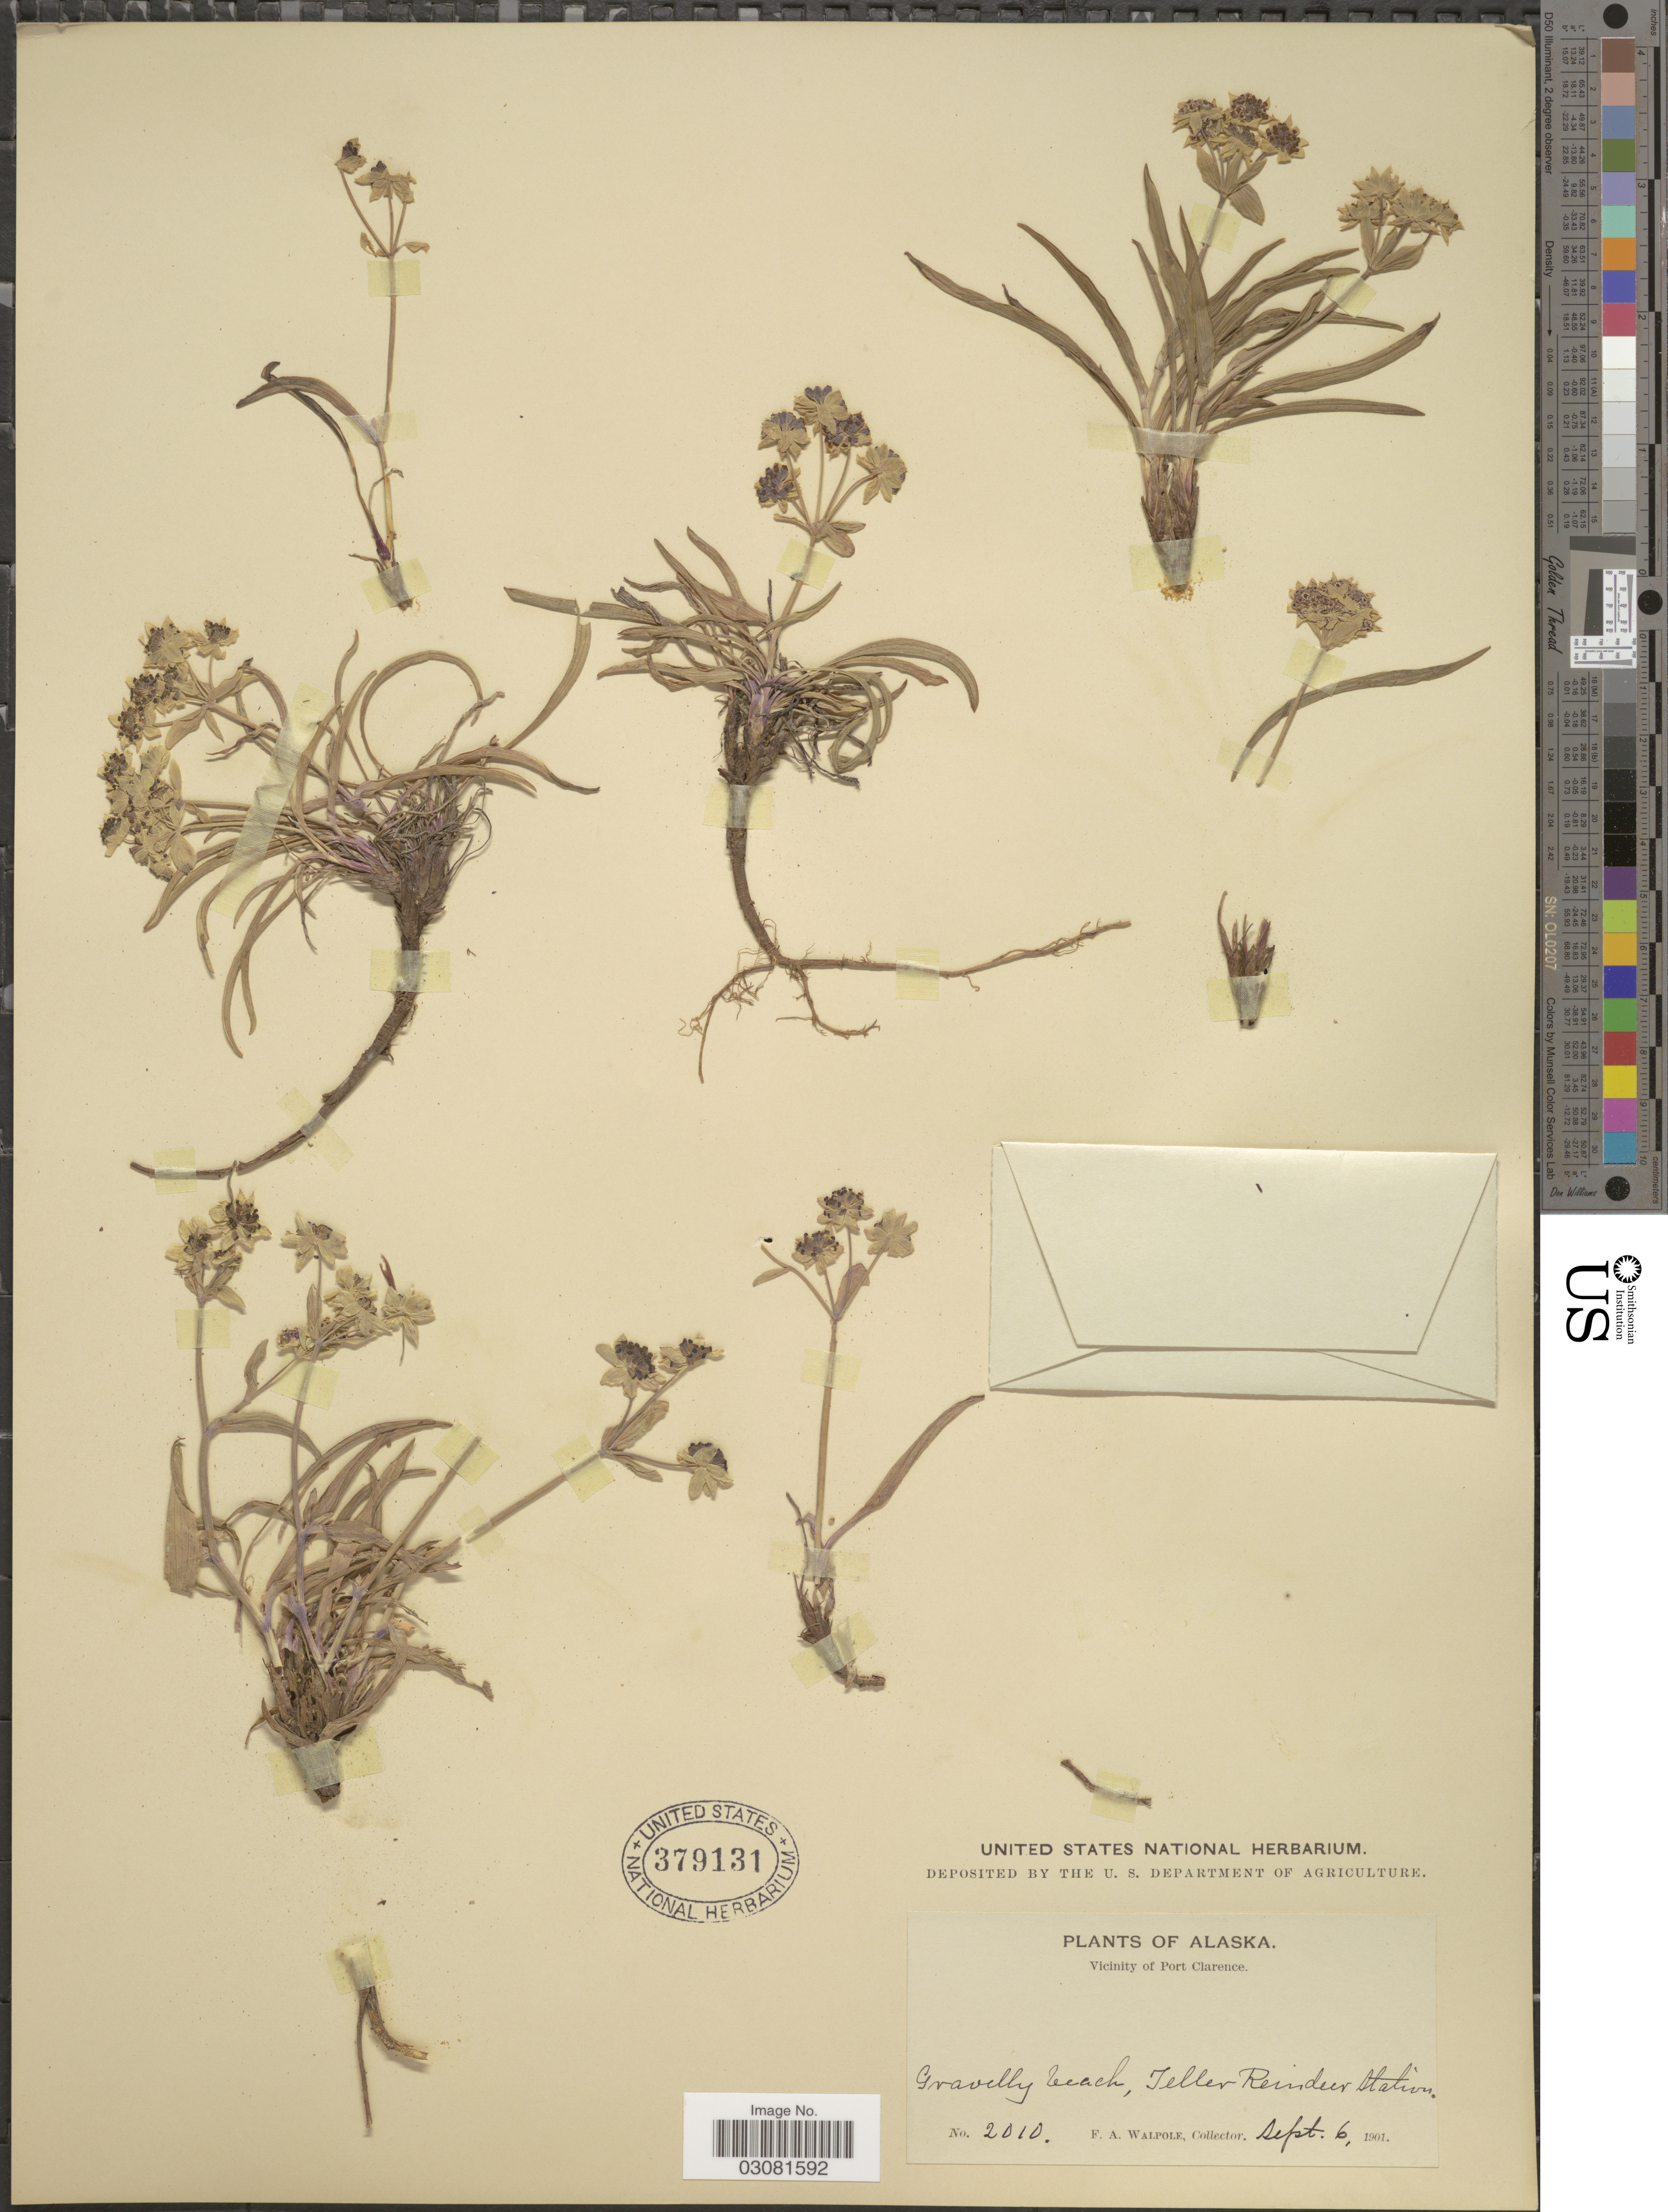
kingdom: Plantae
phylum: Tracheophyta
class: Magnoliopsida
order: Apiales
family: Apiaceae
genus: Bupleurum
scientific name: Bupleurum americanum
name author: J.M. Coult. & Rose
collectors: F. Walpole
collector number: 2010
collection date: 1901-09-06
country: United States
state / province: Alaska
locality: Vicinity of Port Clarence, Gravelly beach, Teller Reindeer Station.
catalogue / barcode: US 379131